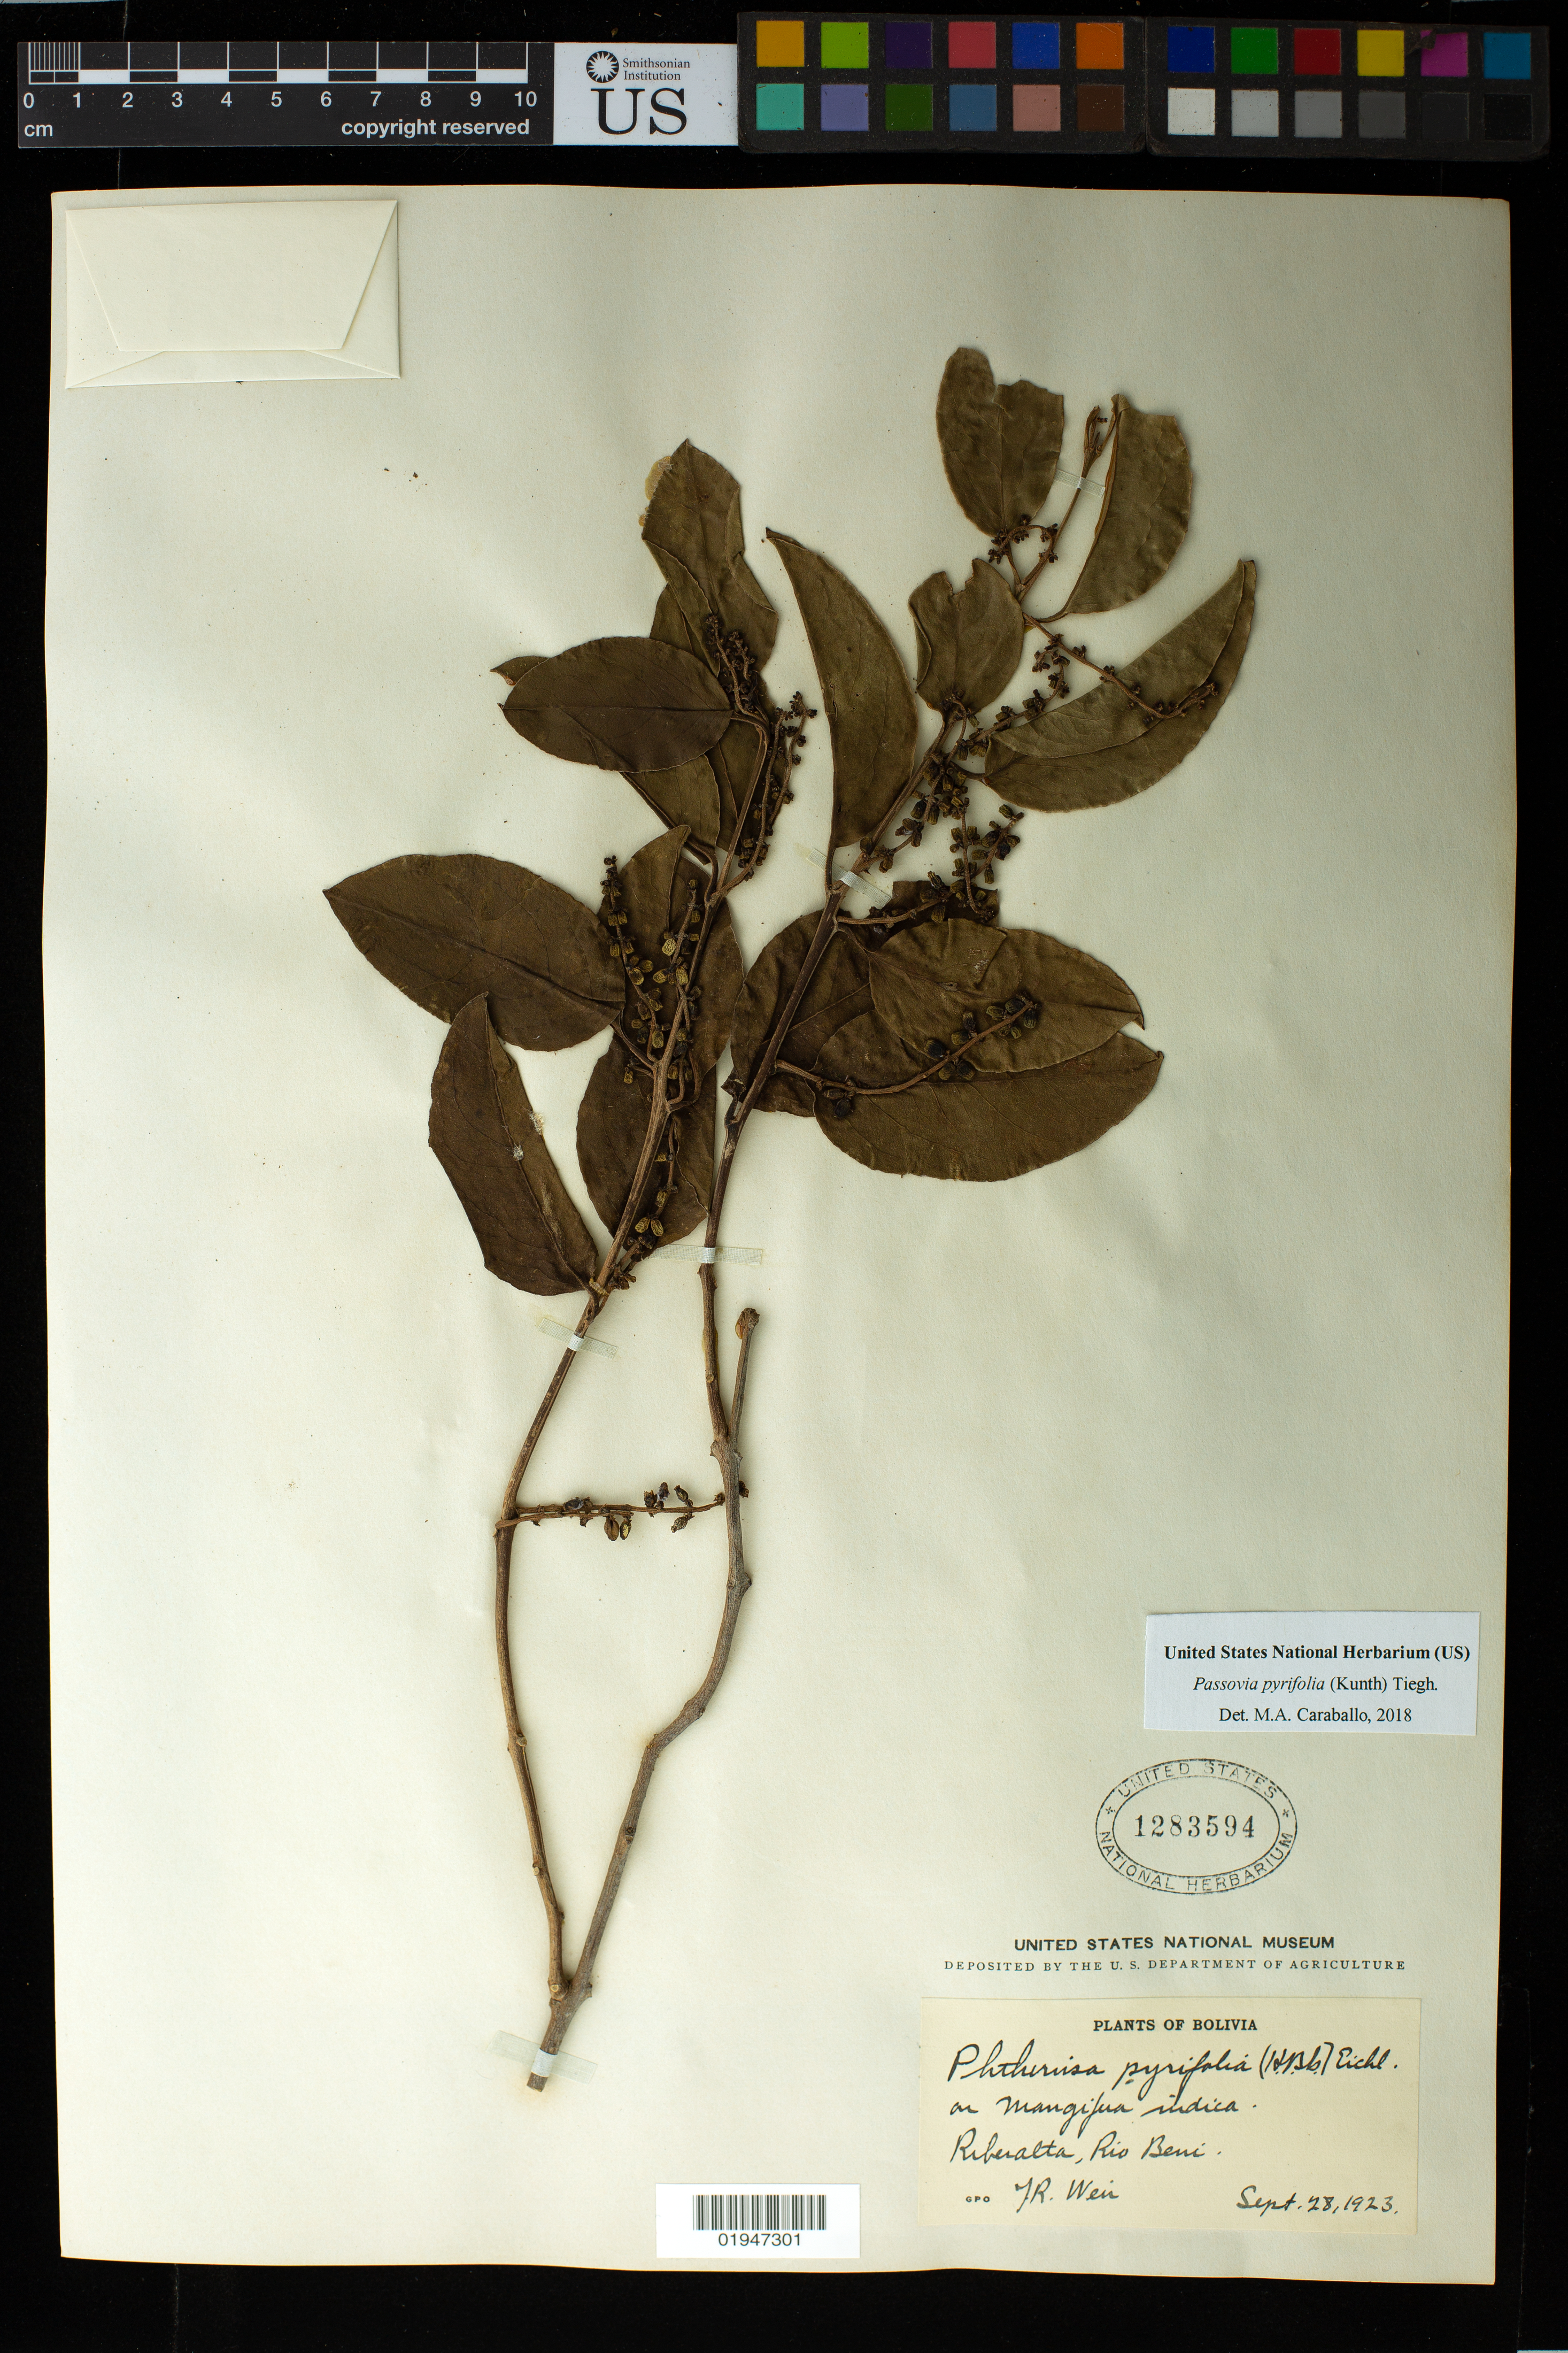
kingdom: Plantae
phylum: Tracheophyta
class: Magnoliopsida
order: Santalales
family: Loranthaceae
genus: Passovia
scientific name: Passovia pyrifolia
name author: (Kunth) Tiegh.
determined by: Caraballo-Ortiz, Marcos A., (MISS), University of Mississippi (UNITED STATES)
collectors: J. Weir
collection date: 1923-09-28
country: Bolivia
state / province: Beni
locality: Riberalta, Río Beni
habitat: On Mangifera indica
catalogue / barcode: US 1283594